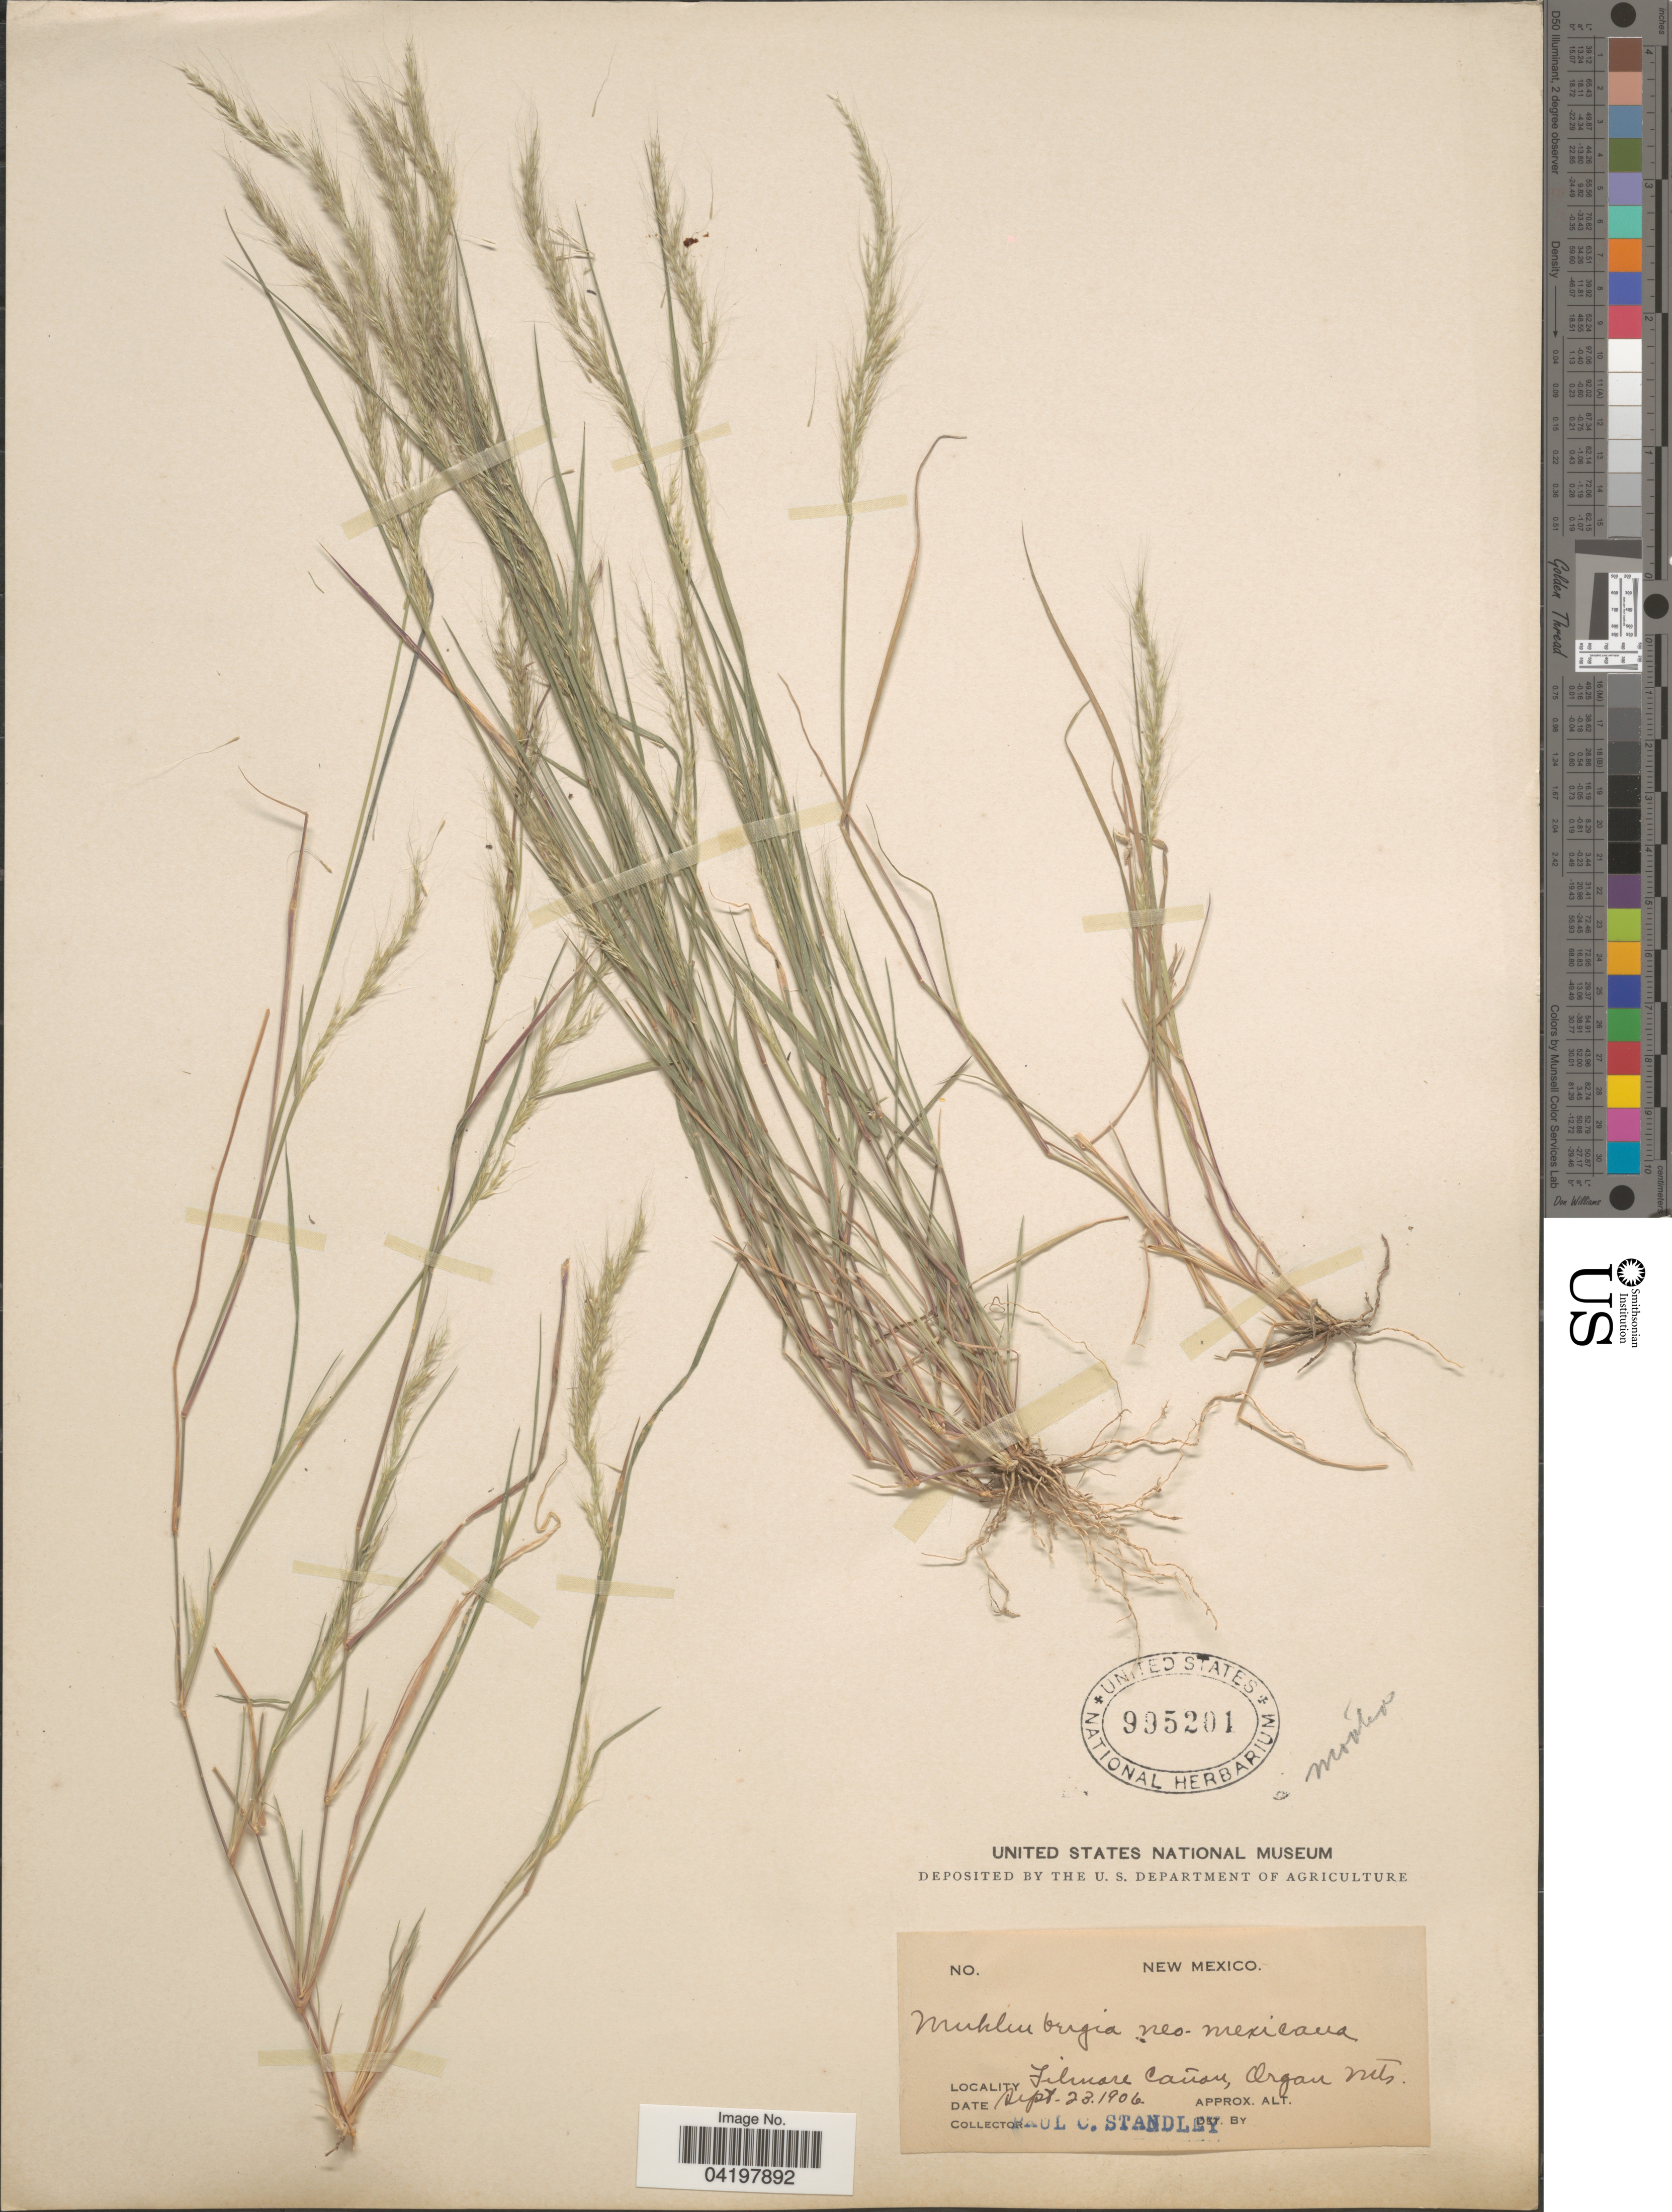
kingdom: Plantae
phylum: Tracheophyta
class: Liliopsida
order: Poales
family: Poaceae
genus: Muhlenbergia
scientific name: Muhlenbergia tenuifolia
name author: (Kunth) Kunth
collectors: P. C. Standley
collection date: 1906-09-23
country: United States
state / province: New Mexico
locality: Filmore Cañon, Organ Mts.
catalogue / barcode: US 995201